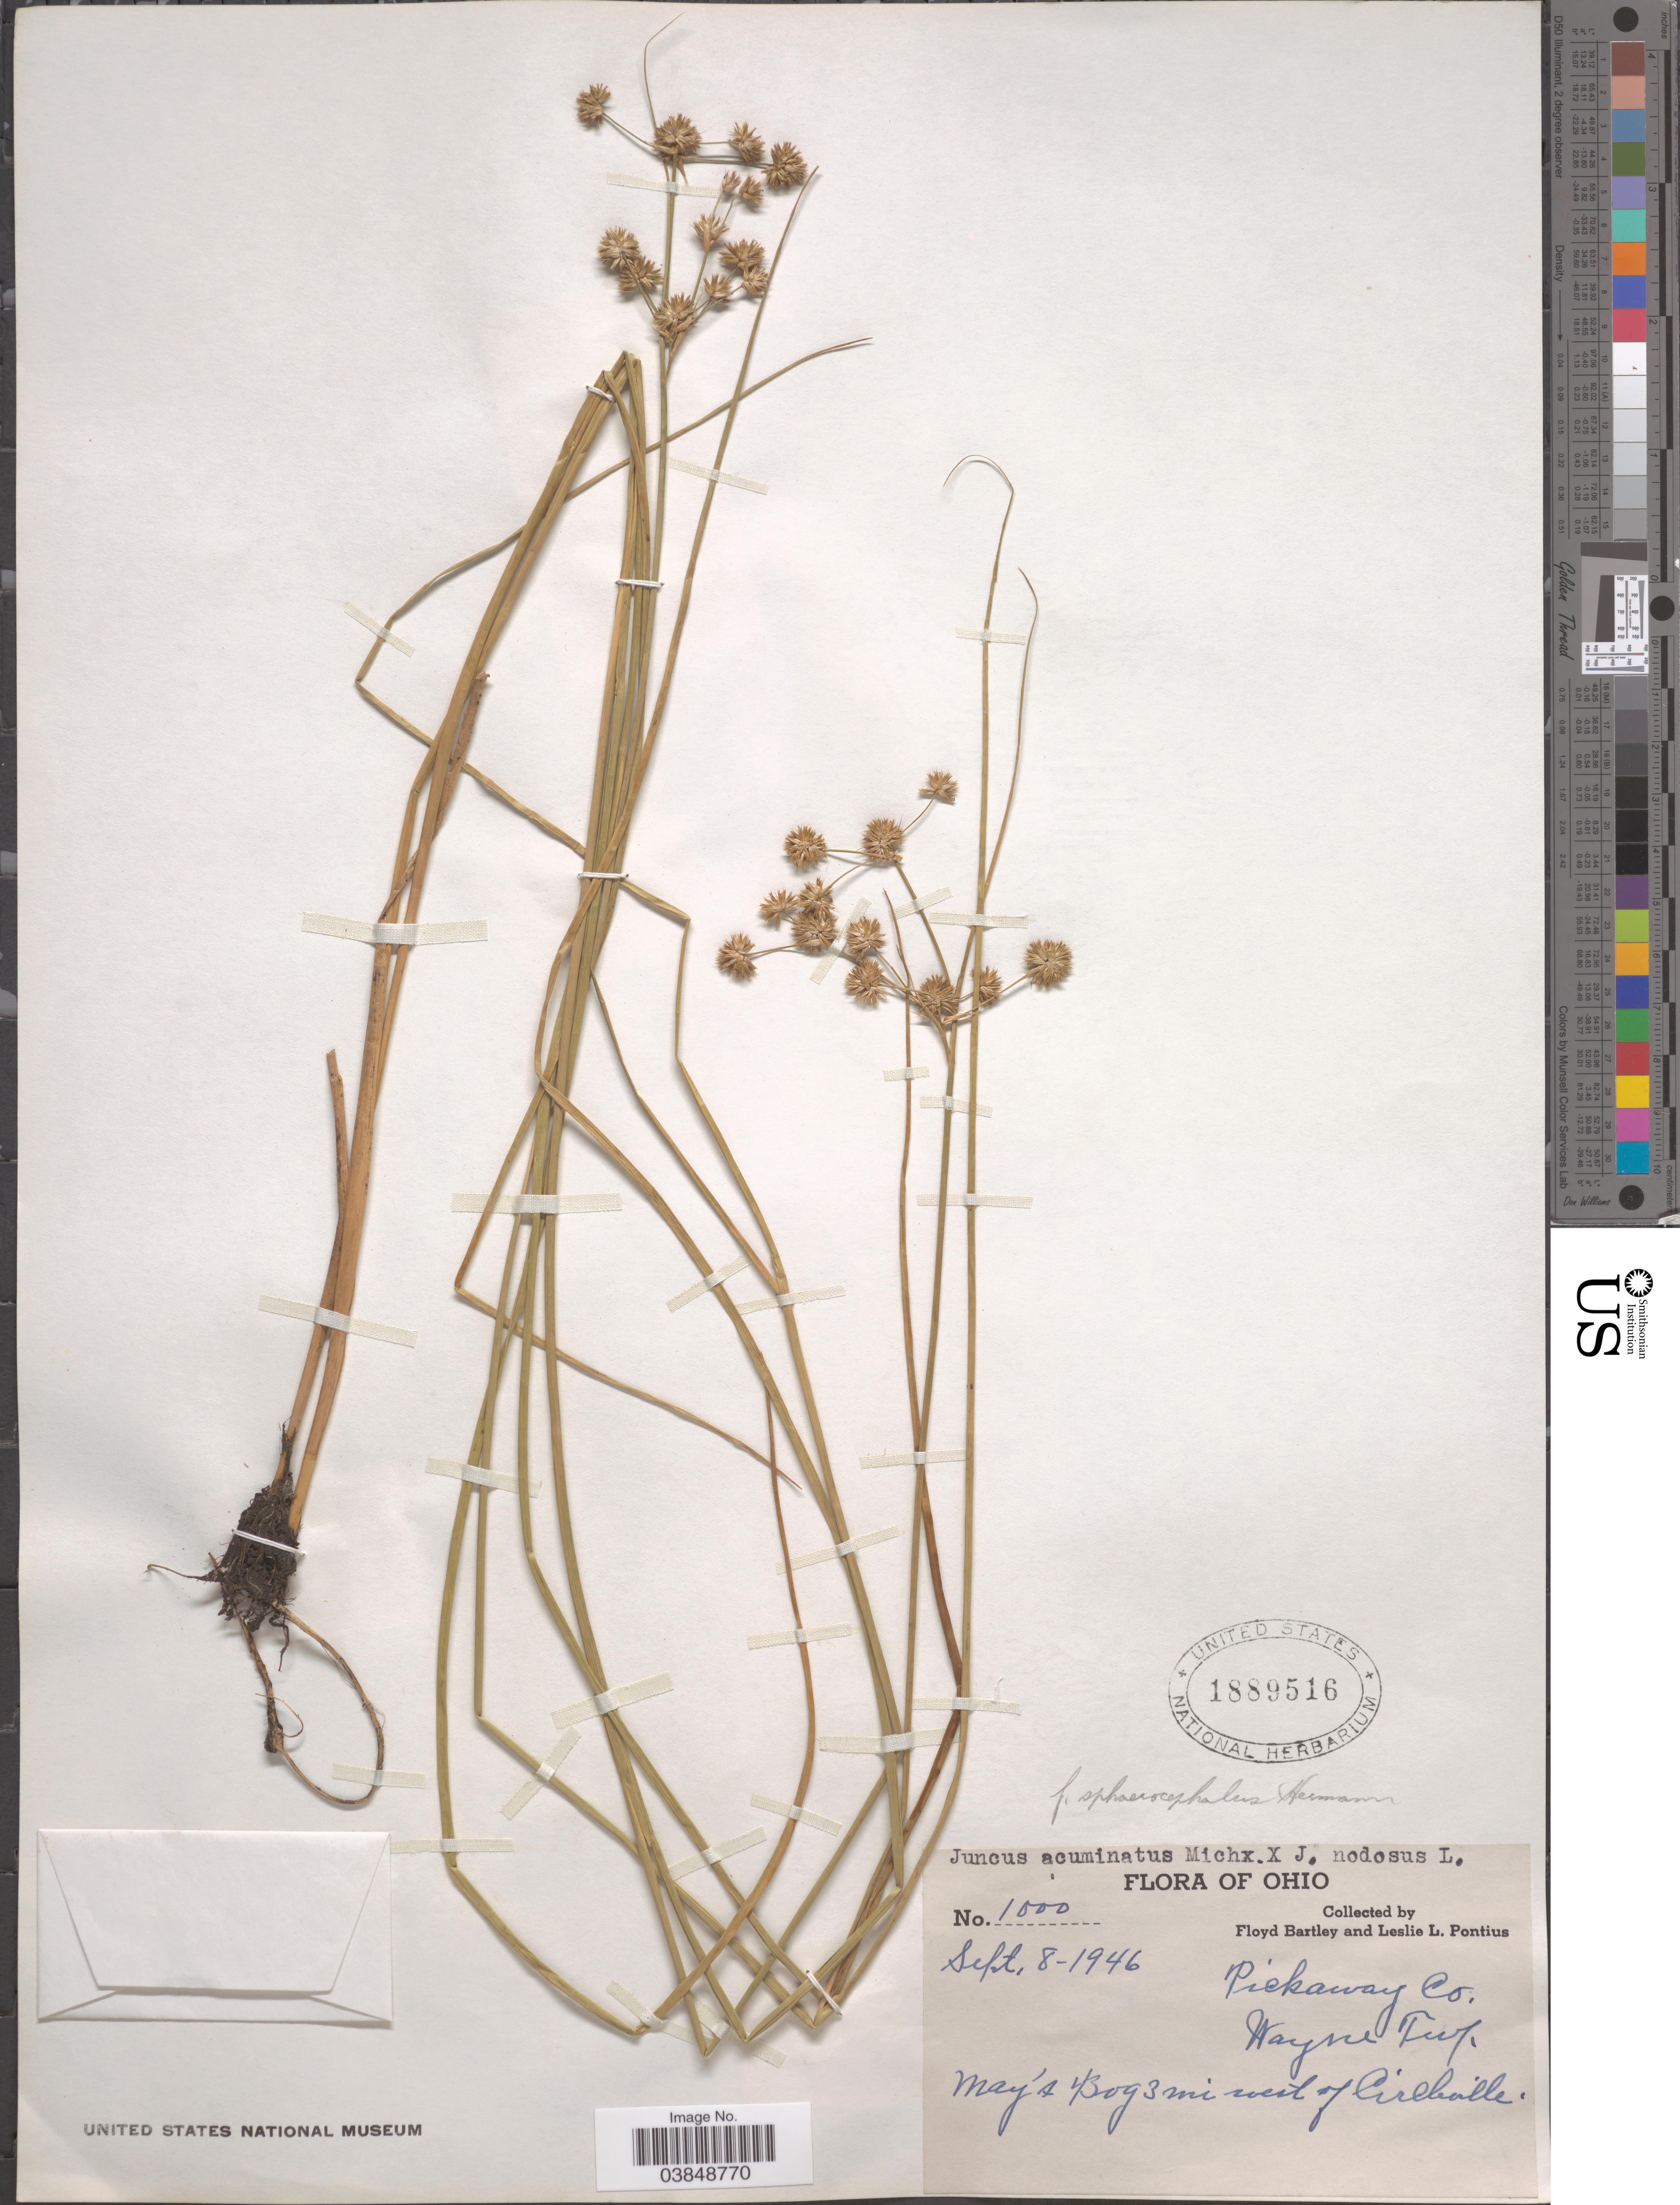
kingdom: Plantae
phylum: Tracheophyta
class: Liliopsida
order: Poales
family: Juncaceae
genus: Juncus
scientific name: Juncus acuminatus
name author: Michx.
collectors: F. Bartley & L. Pontius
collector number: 1000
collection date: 1946-09-08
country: United States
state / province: Ohio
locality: Pickaway Co. Wayne Twp. May's Bog 3 mi west of Circleville.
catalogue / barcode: US 1889516